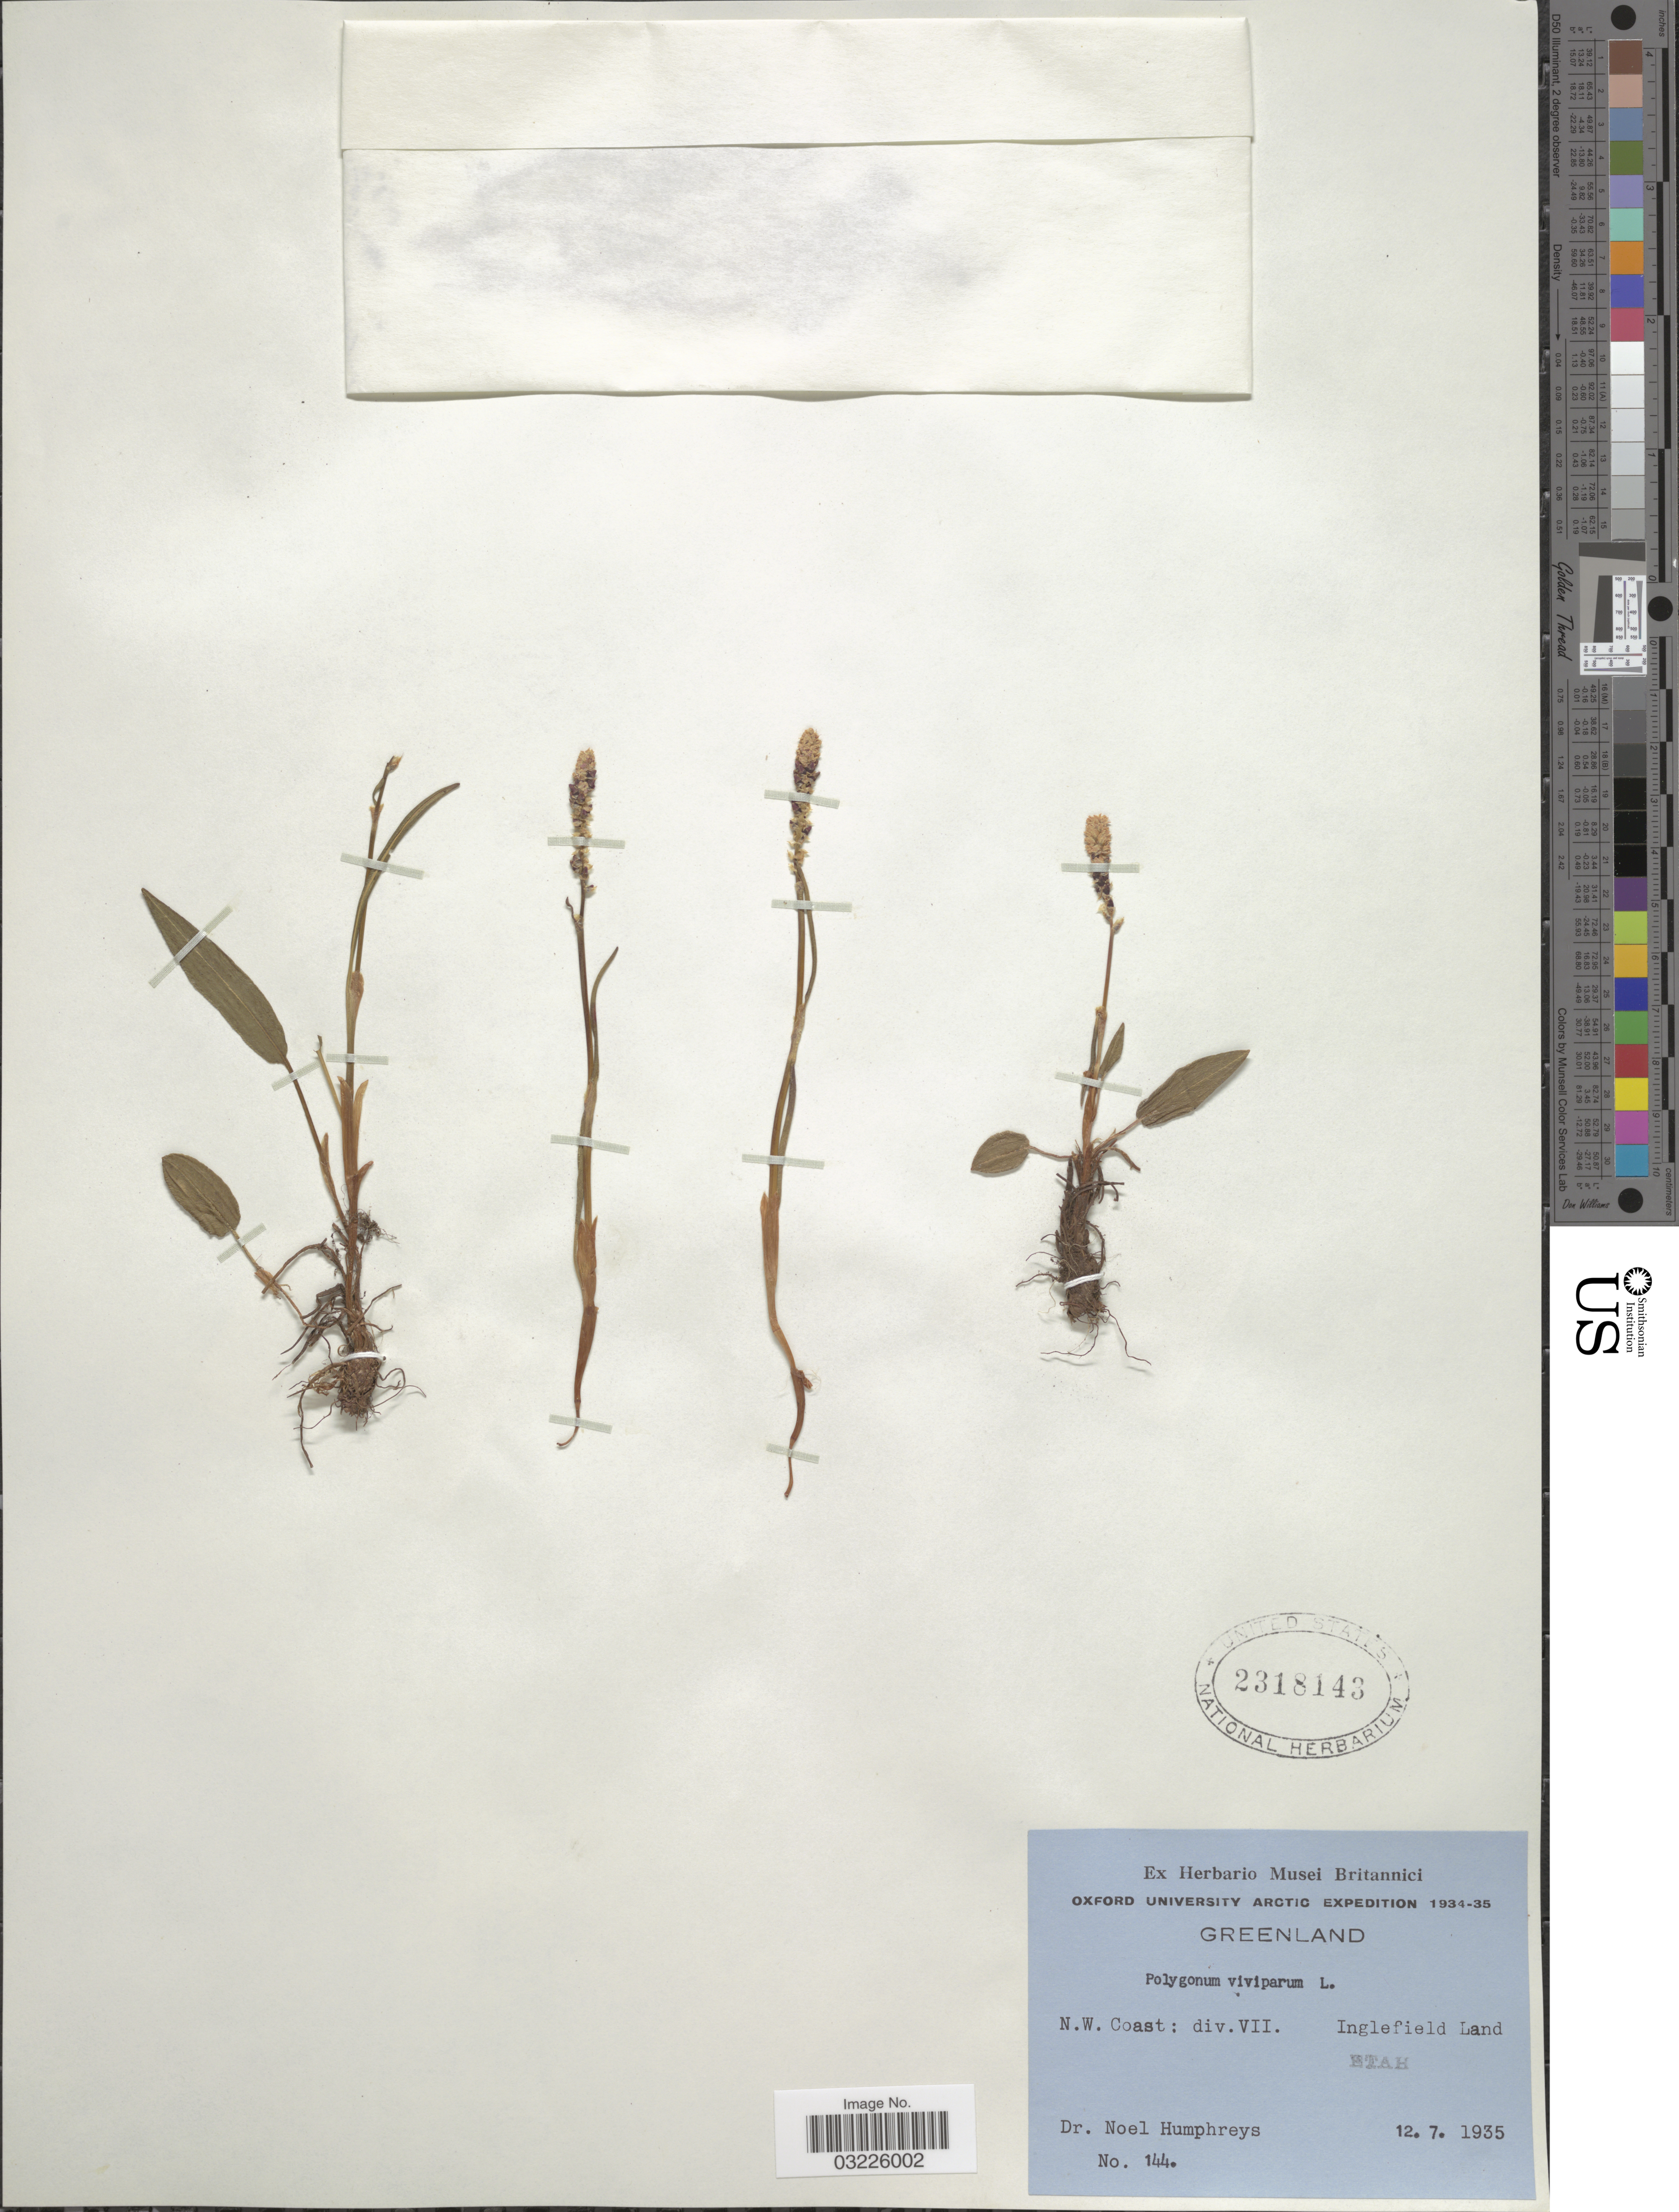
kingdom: Plantae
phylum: Tracheophyta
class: Magnoliopsida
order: Caryophyllales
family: Polygonaceae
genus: Bistorta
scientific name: Bistorta vivipara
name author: (L.) Delarbre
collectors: N. Humphreys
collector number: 144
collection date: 1935-07-12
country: Greenland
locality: N. W. Coast: div. VII. Inglefield Land.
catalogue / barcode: US 2318143